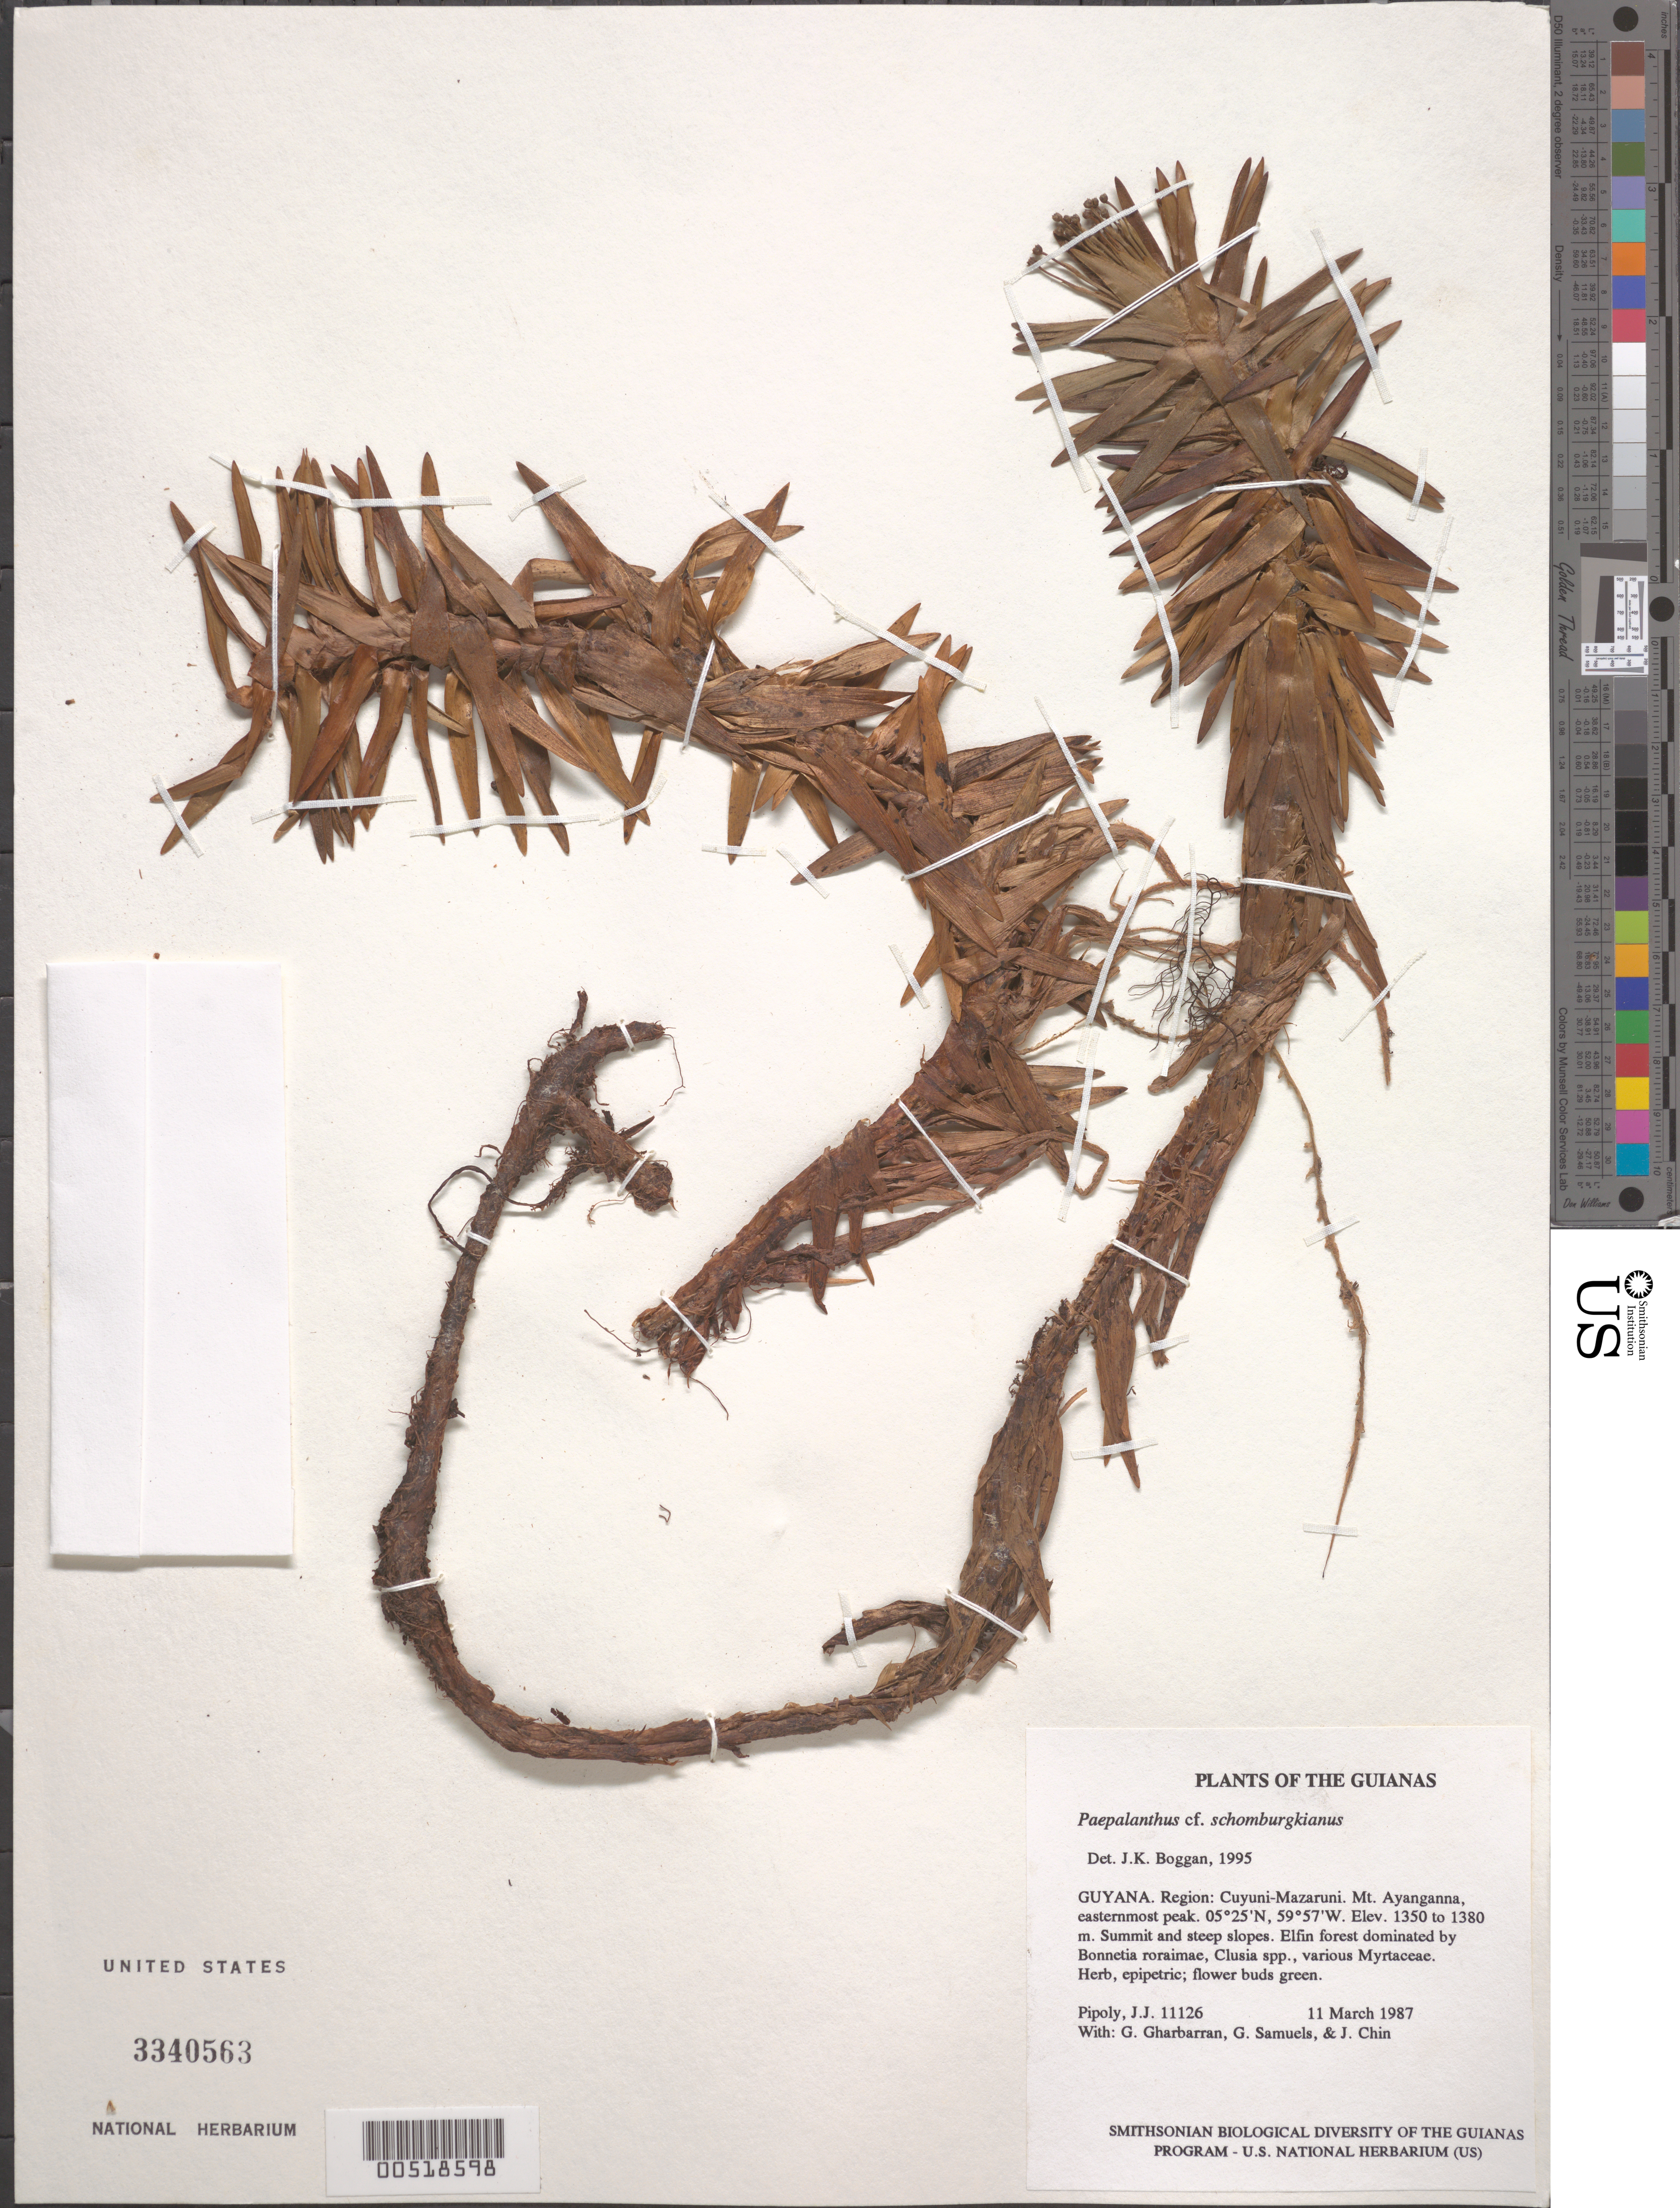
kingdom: Plantae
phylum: Tracheophyta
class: Liliopsida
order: Poales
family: Eriocaulaceae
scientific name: Monosperma schomburgkii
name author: (Klotzsch ex Körn.) Andrino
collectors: J. J. Pipoly, G. Gharbarran, G. Samuels & J. Chin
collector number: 11126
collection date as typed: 11 March 1987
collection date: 1987-03-11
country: Guyana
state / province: Cuyuni-Mazaruni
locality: Mt. Ayanganna, easternmost peak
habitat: Summit and steep slopes. Elfin forest dominated by Bonnetia roraimae, Clusia spp., various Myrtaceae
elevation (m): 1350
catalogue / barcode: US 3340563